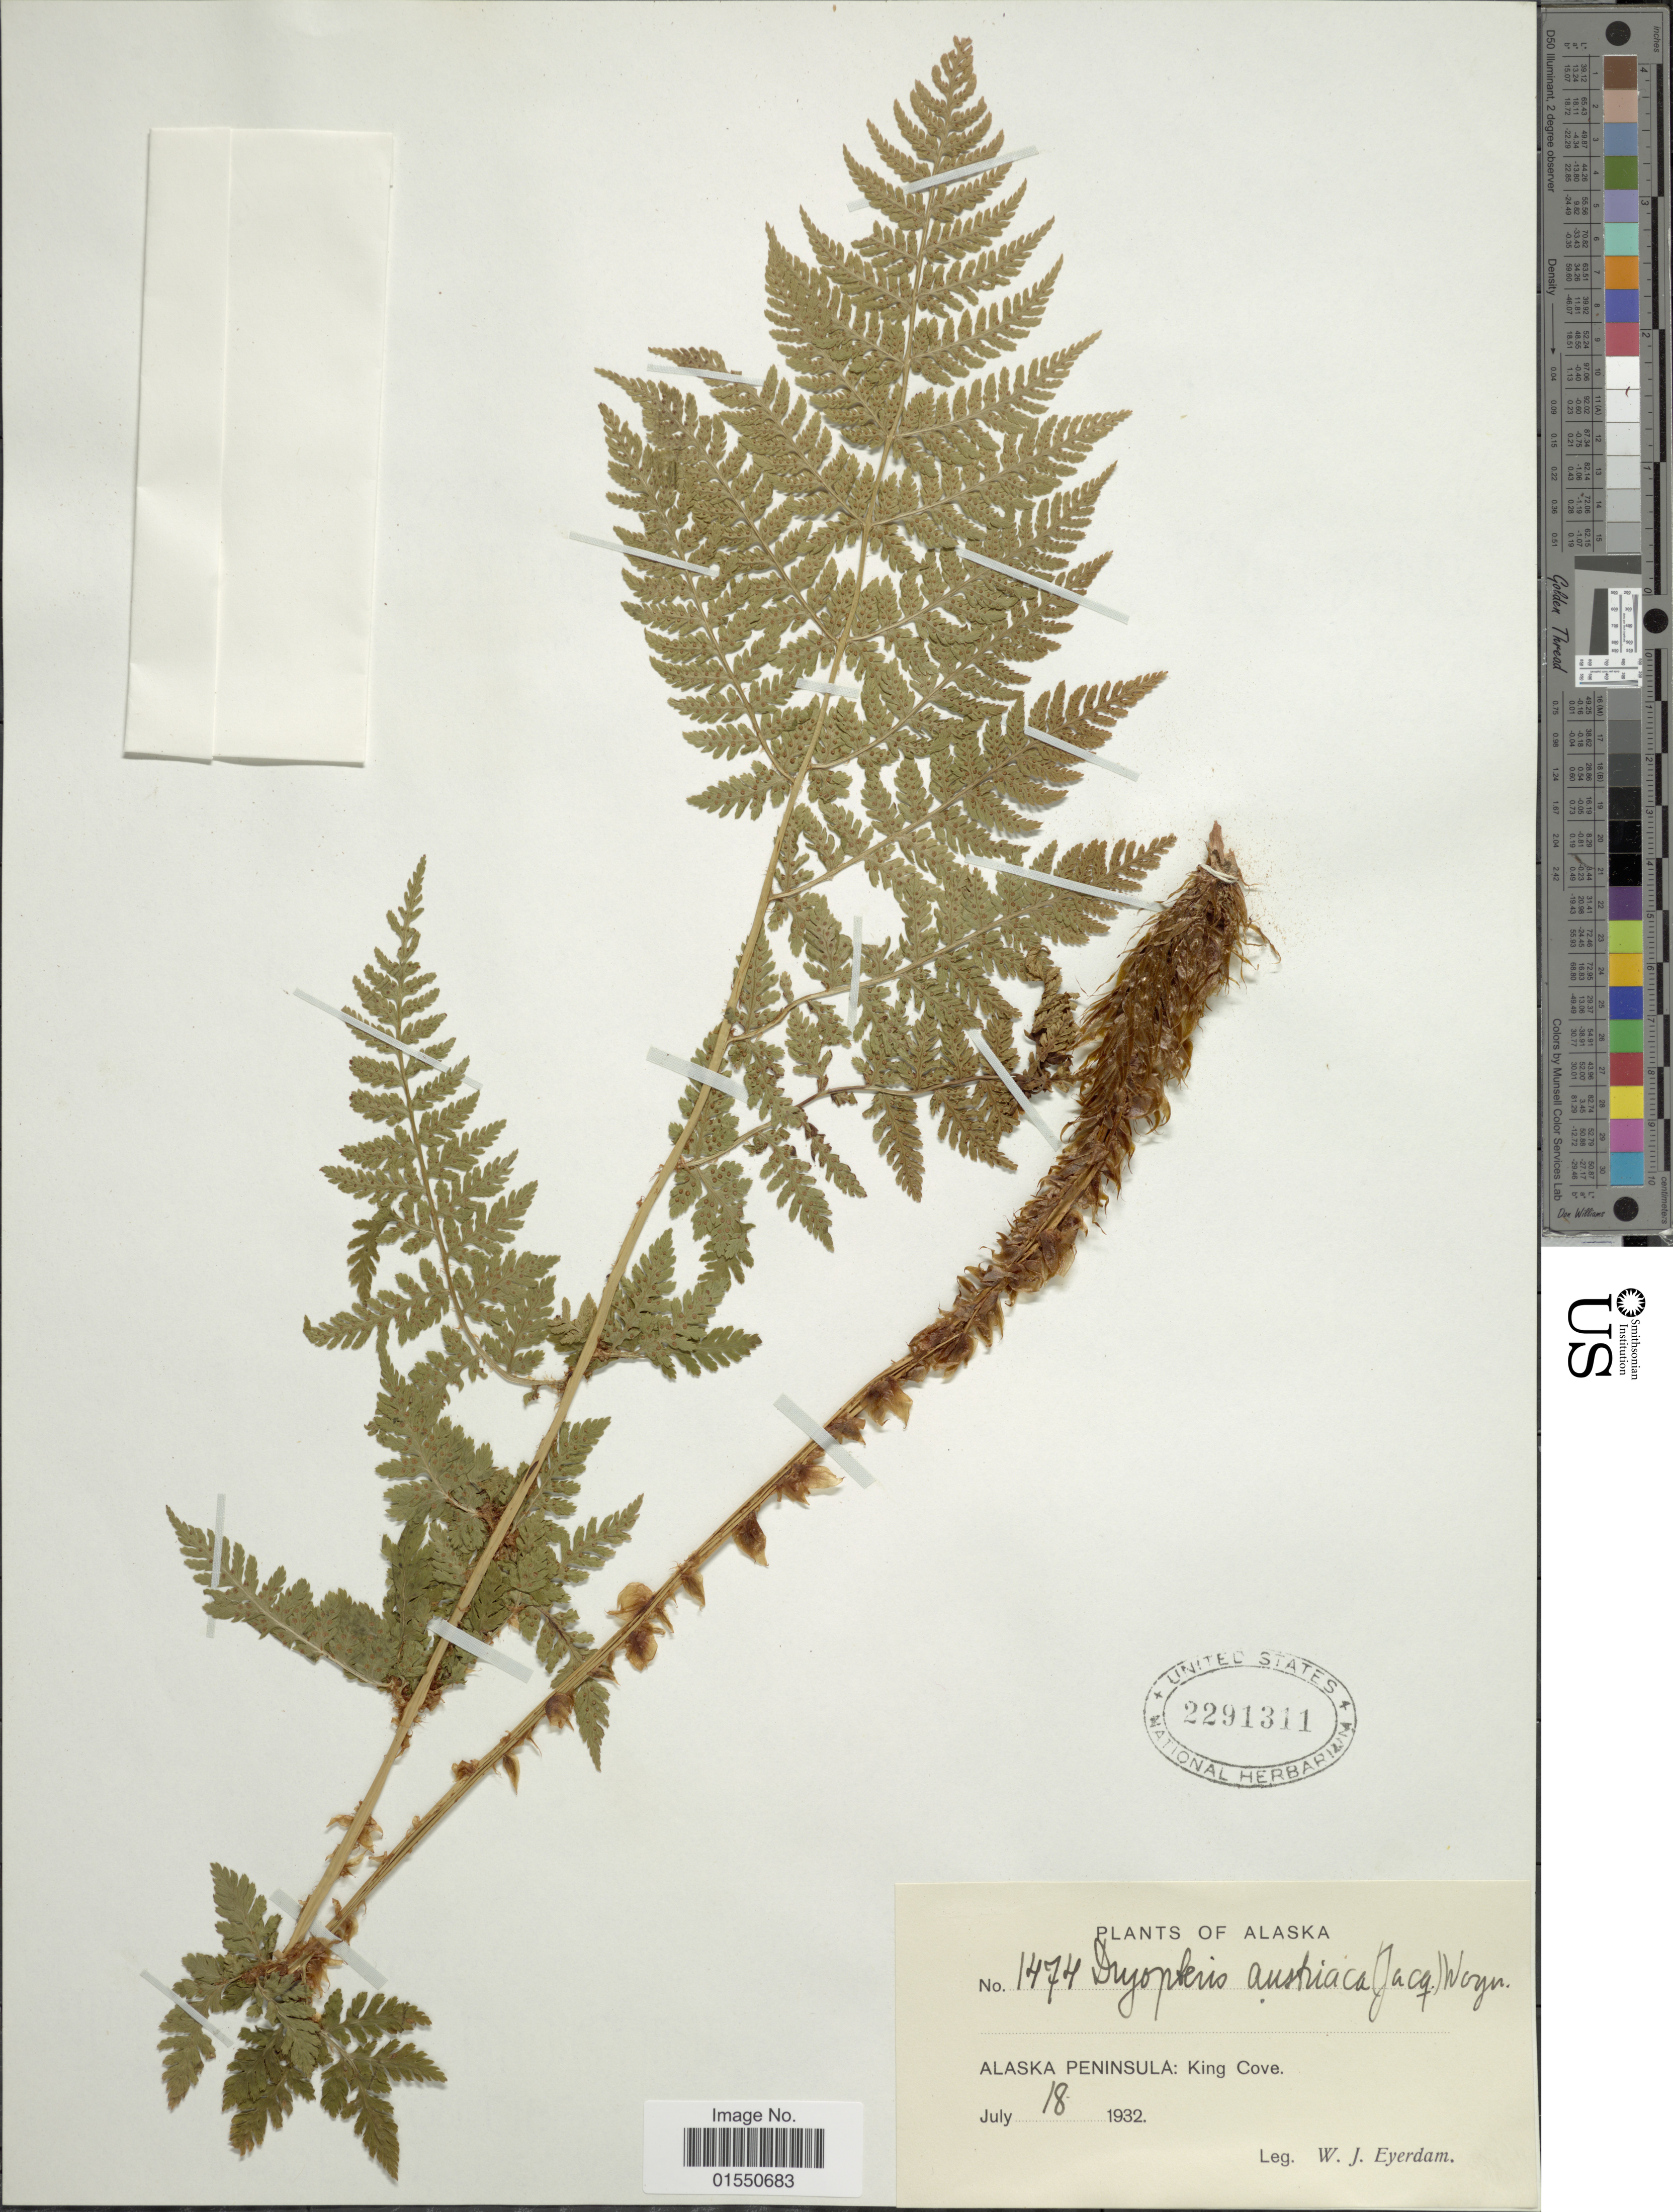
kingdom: Plantae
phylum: Tracheophyta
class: Polypodiopsida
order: Polypodiales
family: Dryopteridaceae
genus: Dryopteris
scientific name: Dryopteris expansa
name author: (C. Presl) Fraser-Jenk. & Jermy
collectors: W. J. Eyerdam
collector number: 1474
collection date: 1932-07-18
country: United States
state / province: Alaska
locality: Alaska Peninsula: King Cove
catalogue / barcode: US 291311